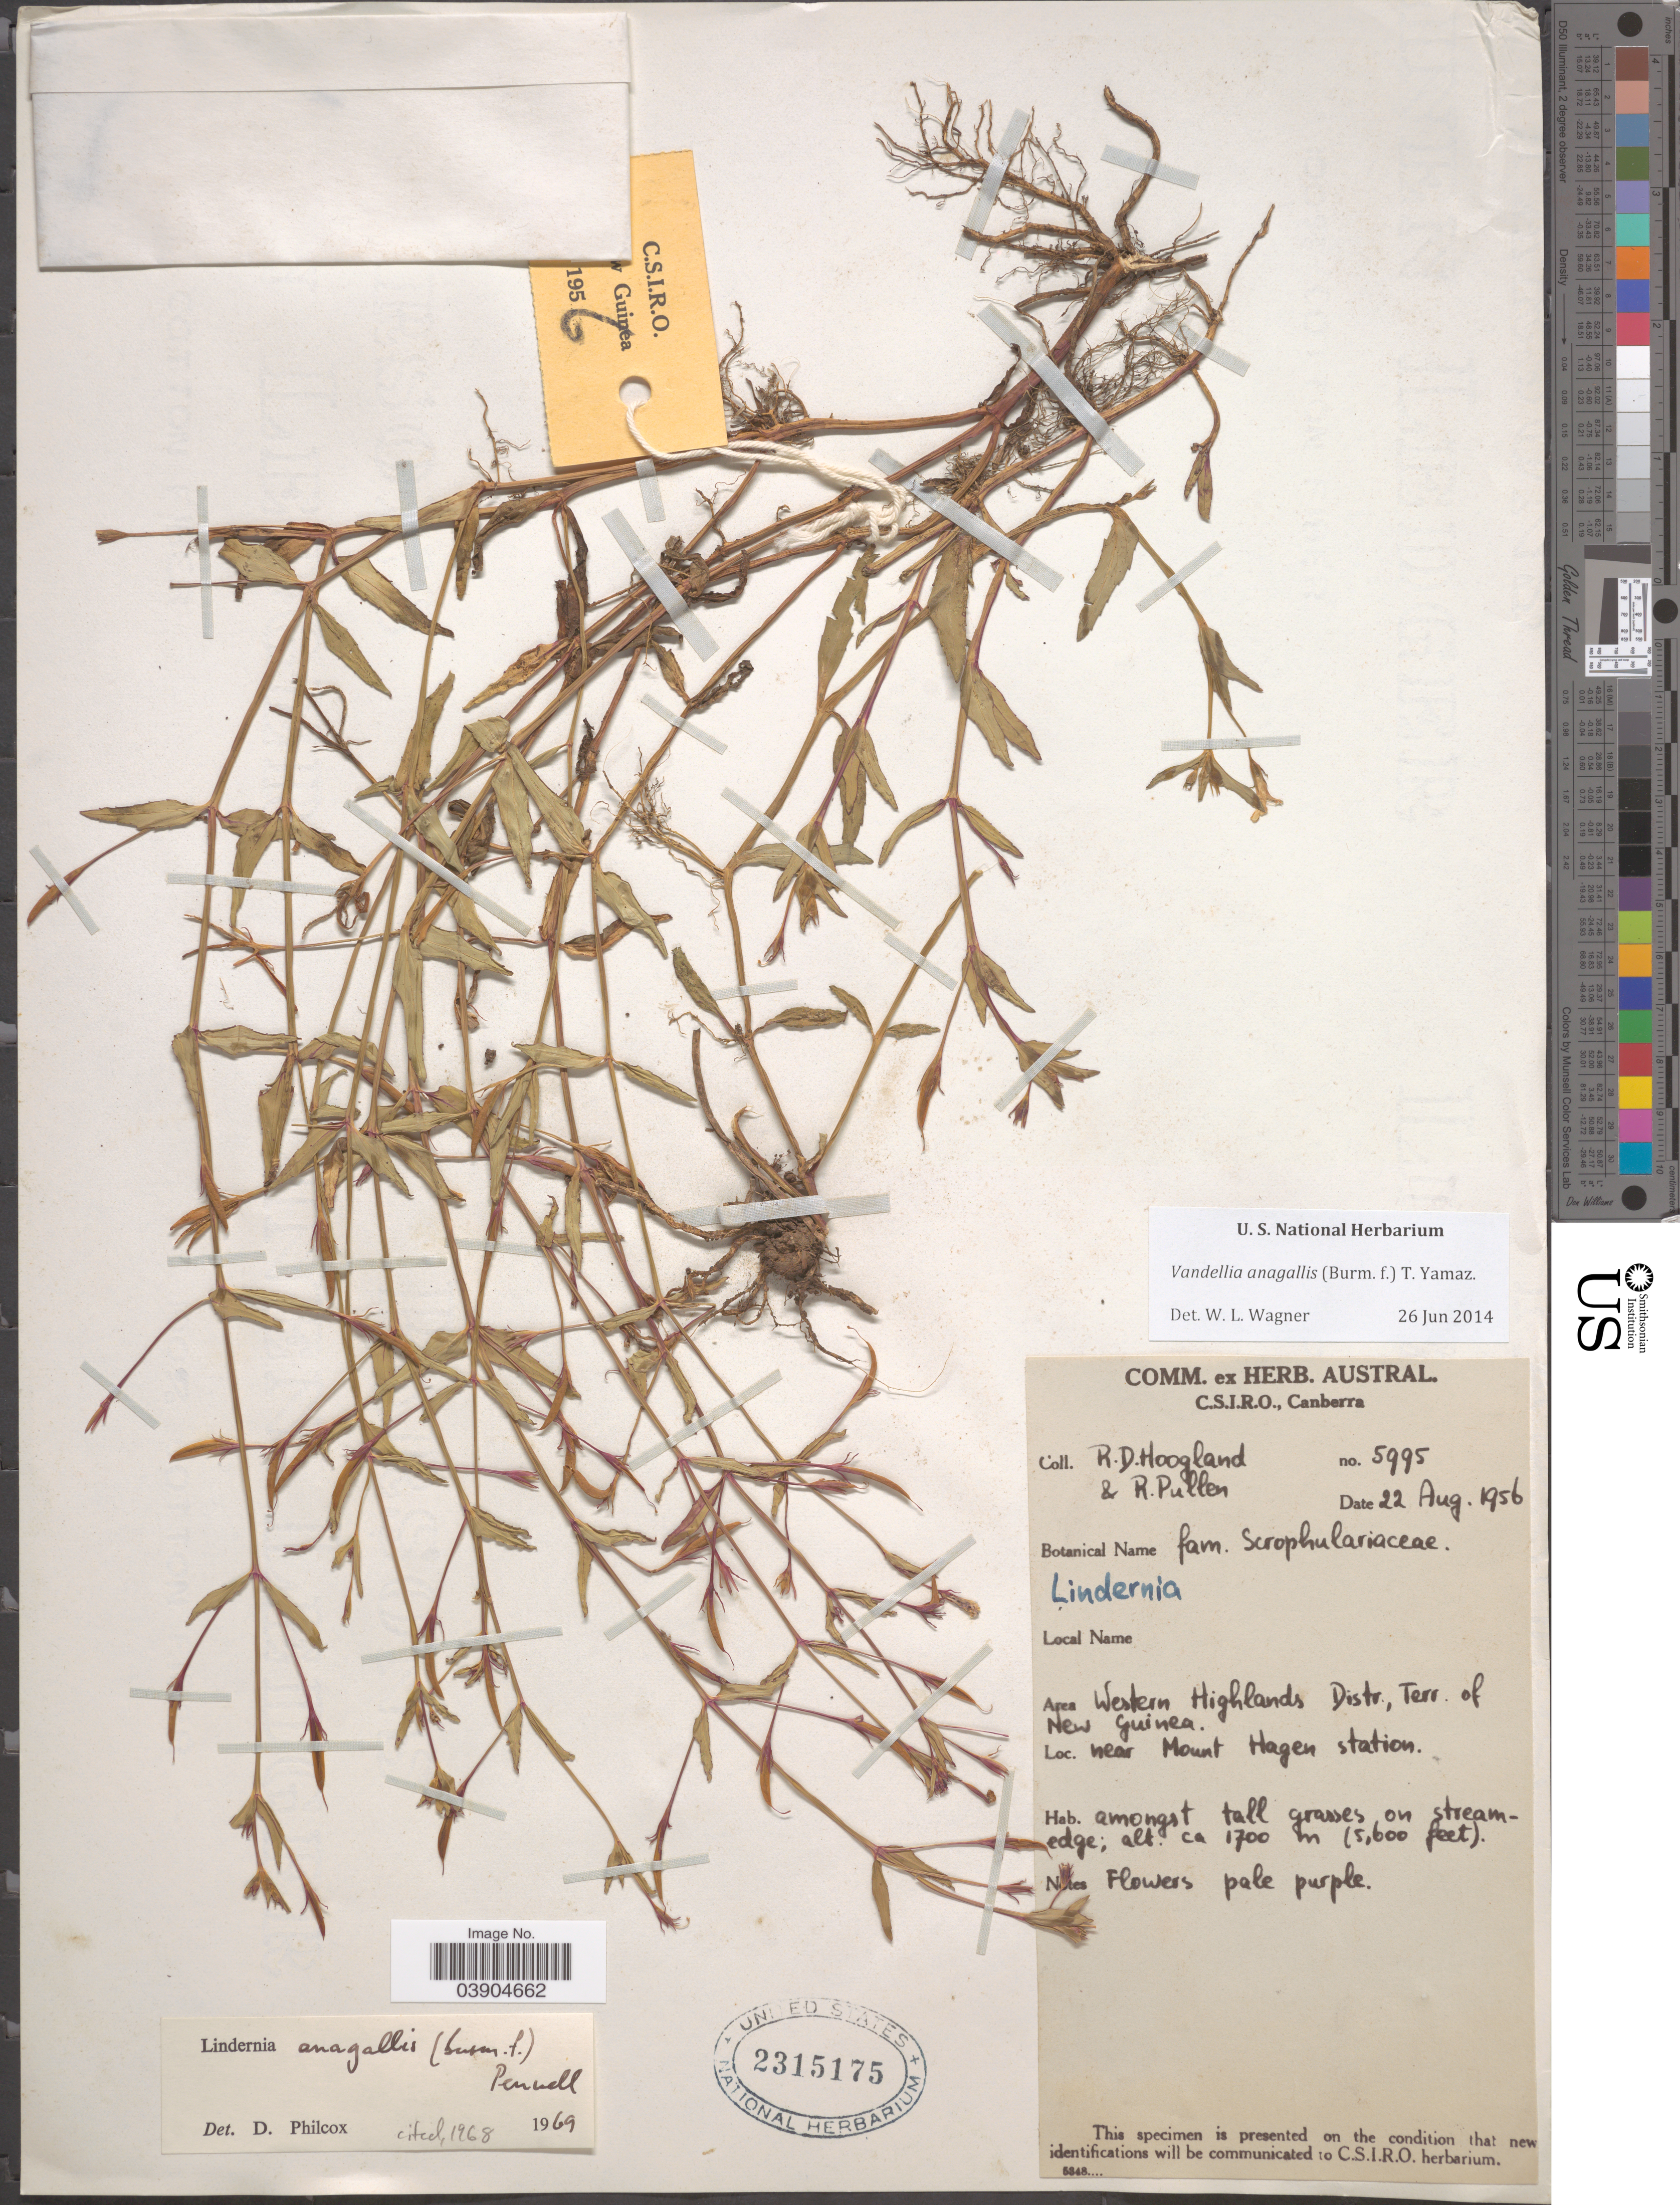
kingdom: Plantae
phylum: Tracheophyta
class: Magnoliopsida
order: Lamiales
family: Linderniaceae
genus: Lindernia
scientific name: Lindernia anagallis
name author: (Burm. f.) Pennell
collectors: R. D. Hoogland & R. Pullen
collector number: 5995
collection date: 1956-08-22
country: Papua New Guinea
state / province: Western Highlands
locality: Area Western Highlands Distr., Terr. of New Guinea. Near Mount Hagen station.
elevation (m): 1707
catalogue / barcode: US 2315175